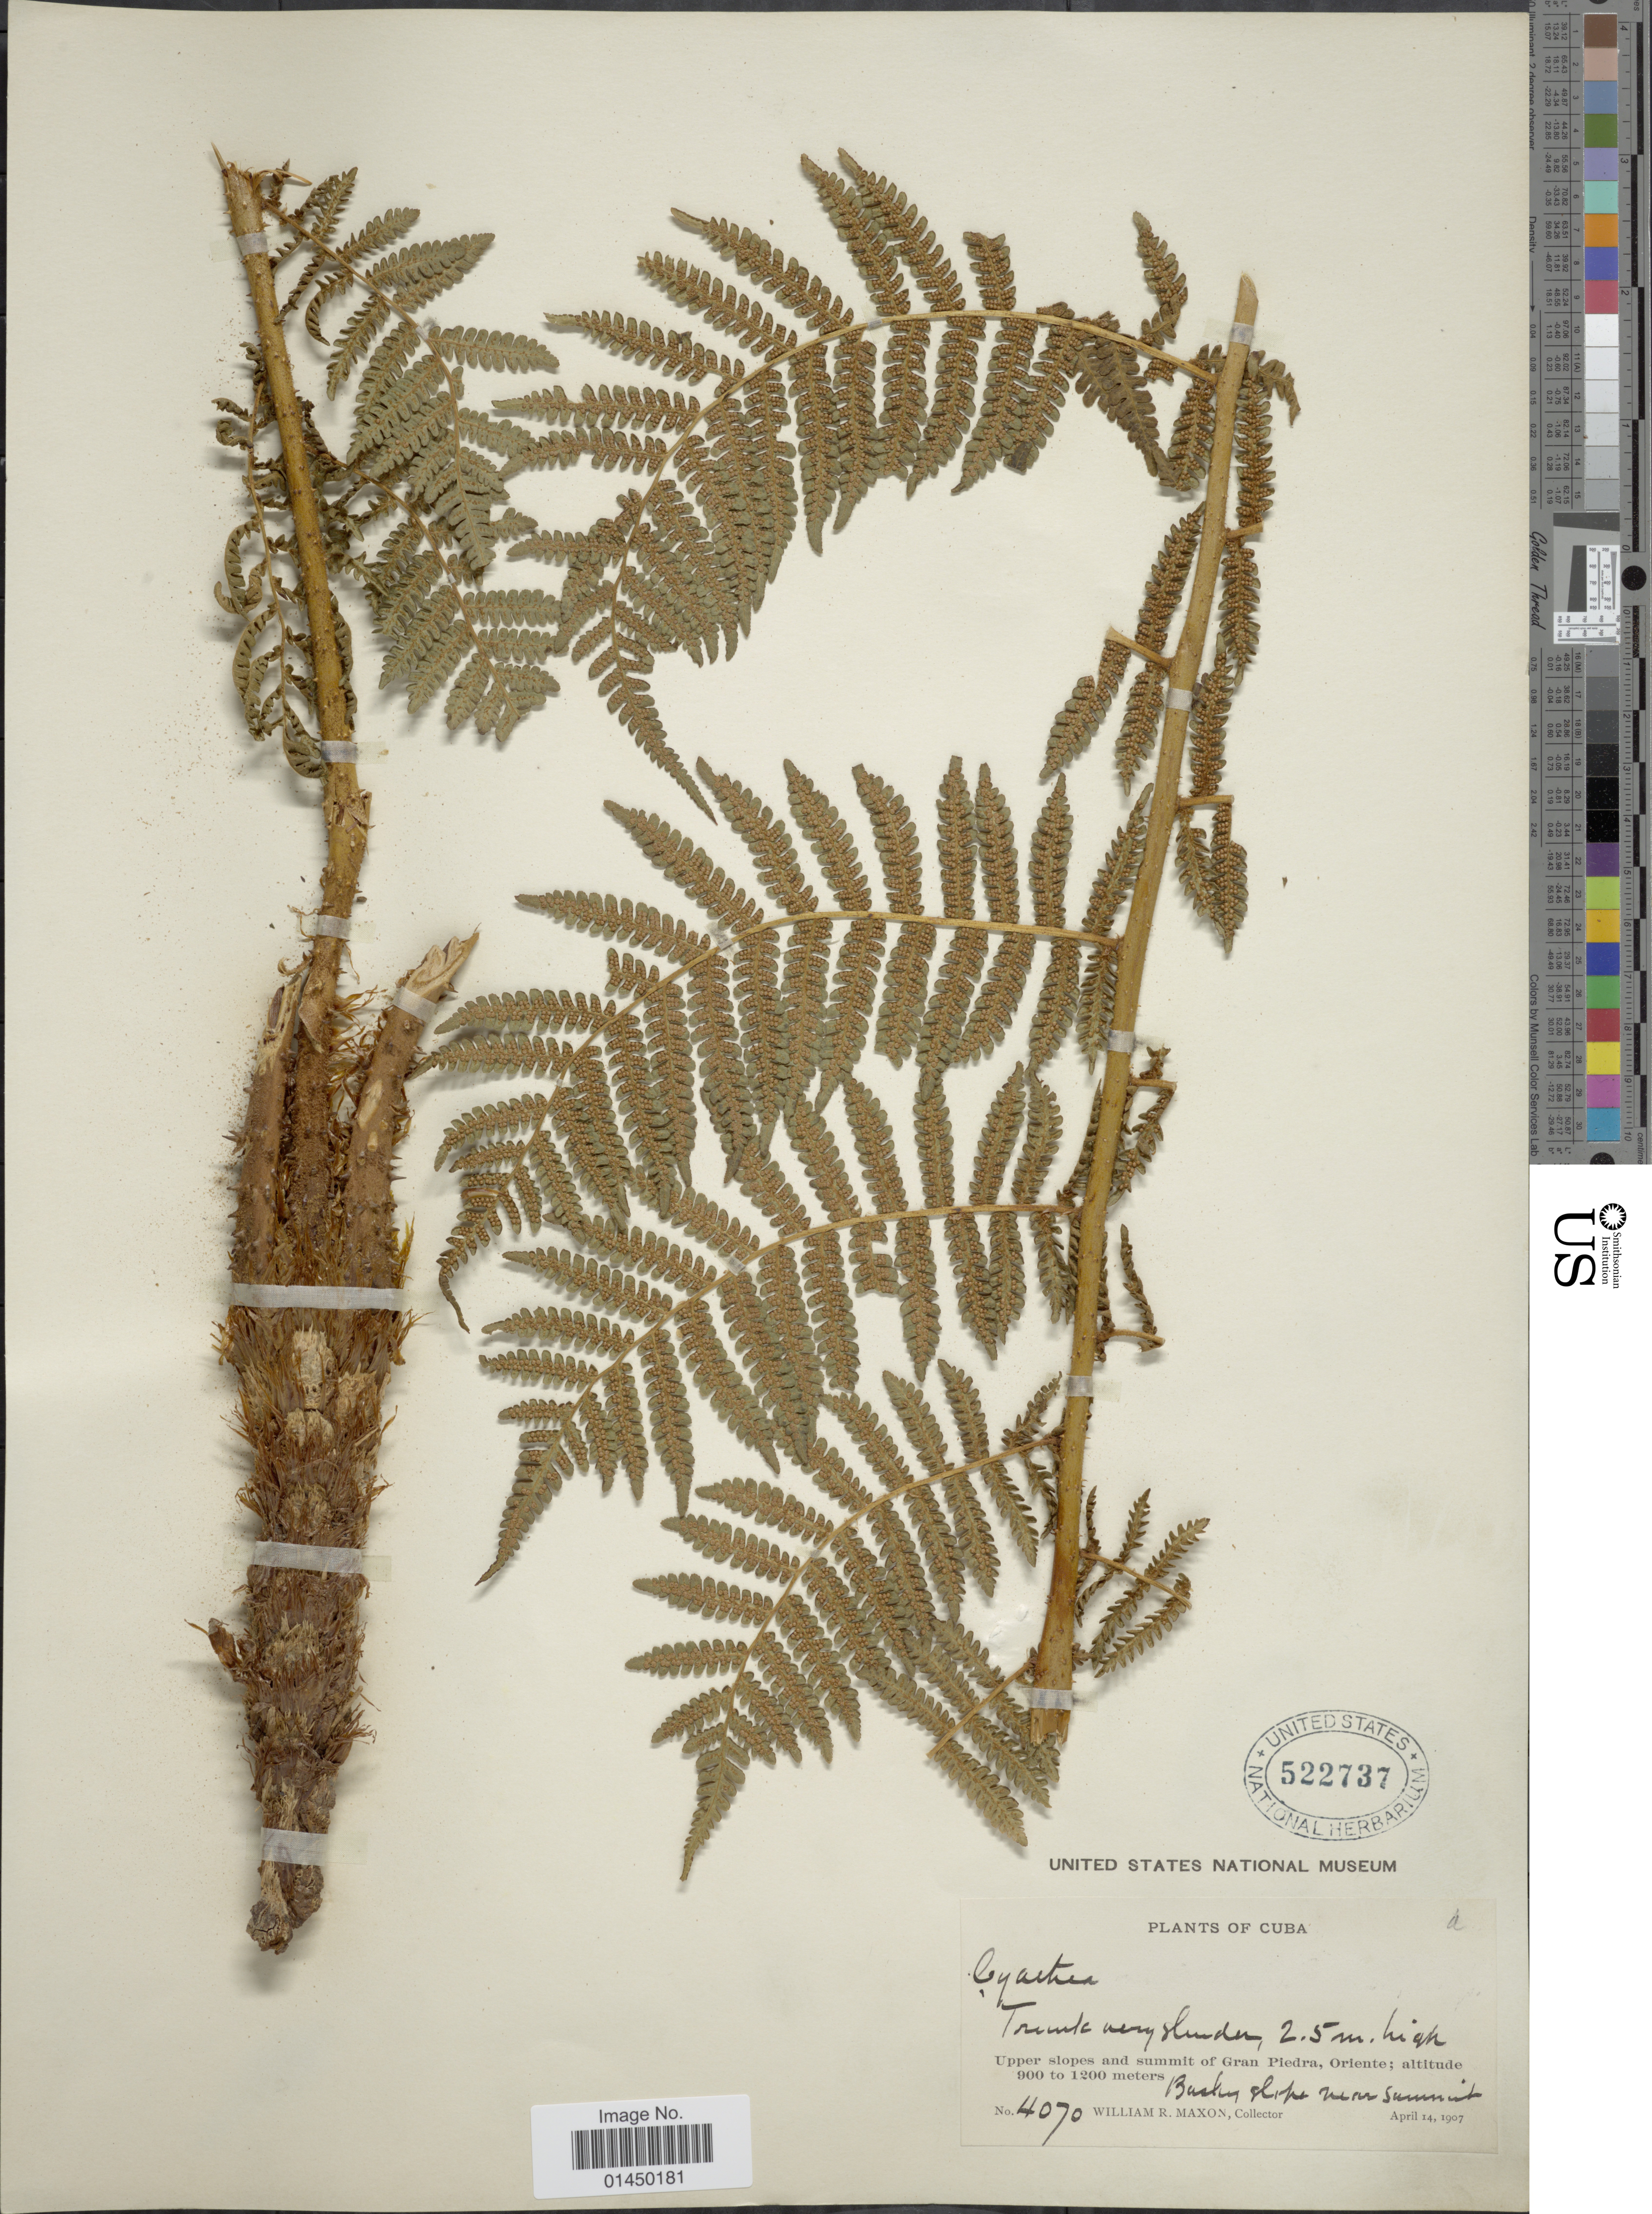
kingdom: Plantae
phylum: Tracheophyta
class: Polypodiopsida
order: Cyatheales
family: Cyatheaceae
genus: Cyathea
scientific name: Cyathea furfuracea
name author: Christ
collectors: W. R. Maxon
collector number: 4070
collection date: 1907-04-14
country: Cuba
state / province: Oriente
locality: Upper slopes and summit of Gran Piedra, Oriente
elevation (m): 900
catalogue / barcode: US 522737